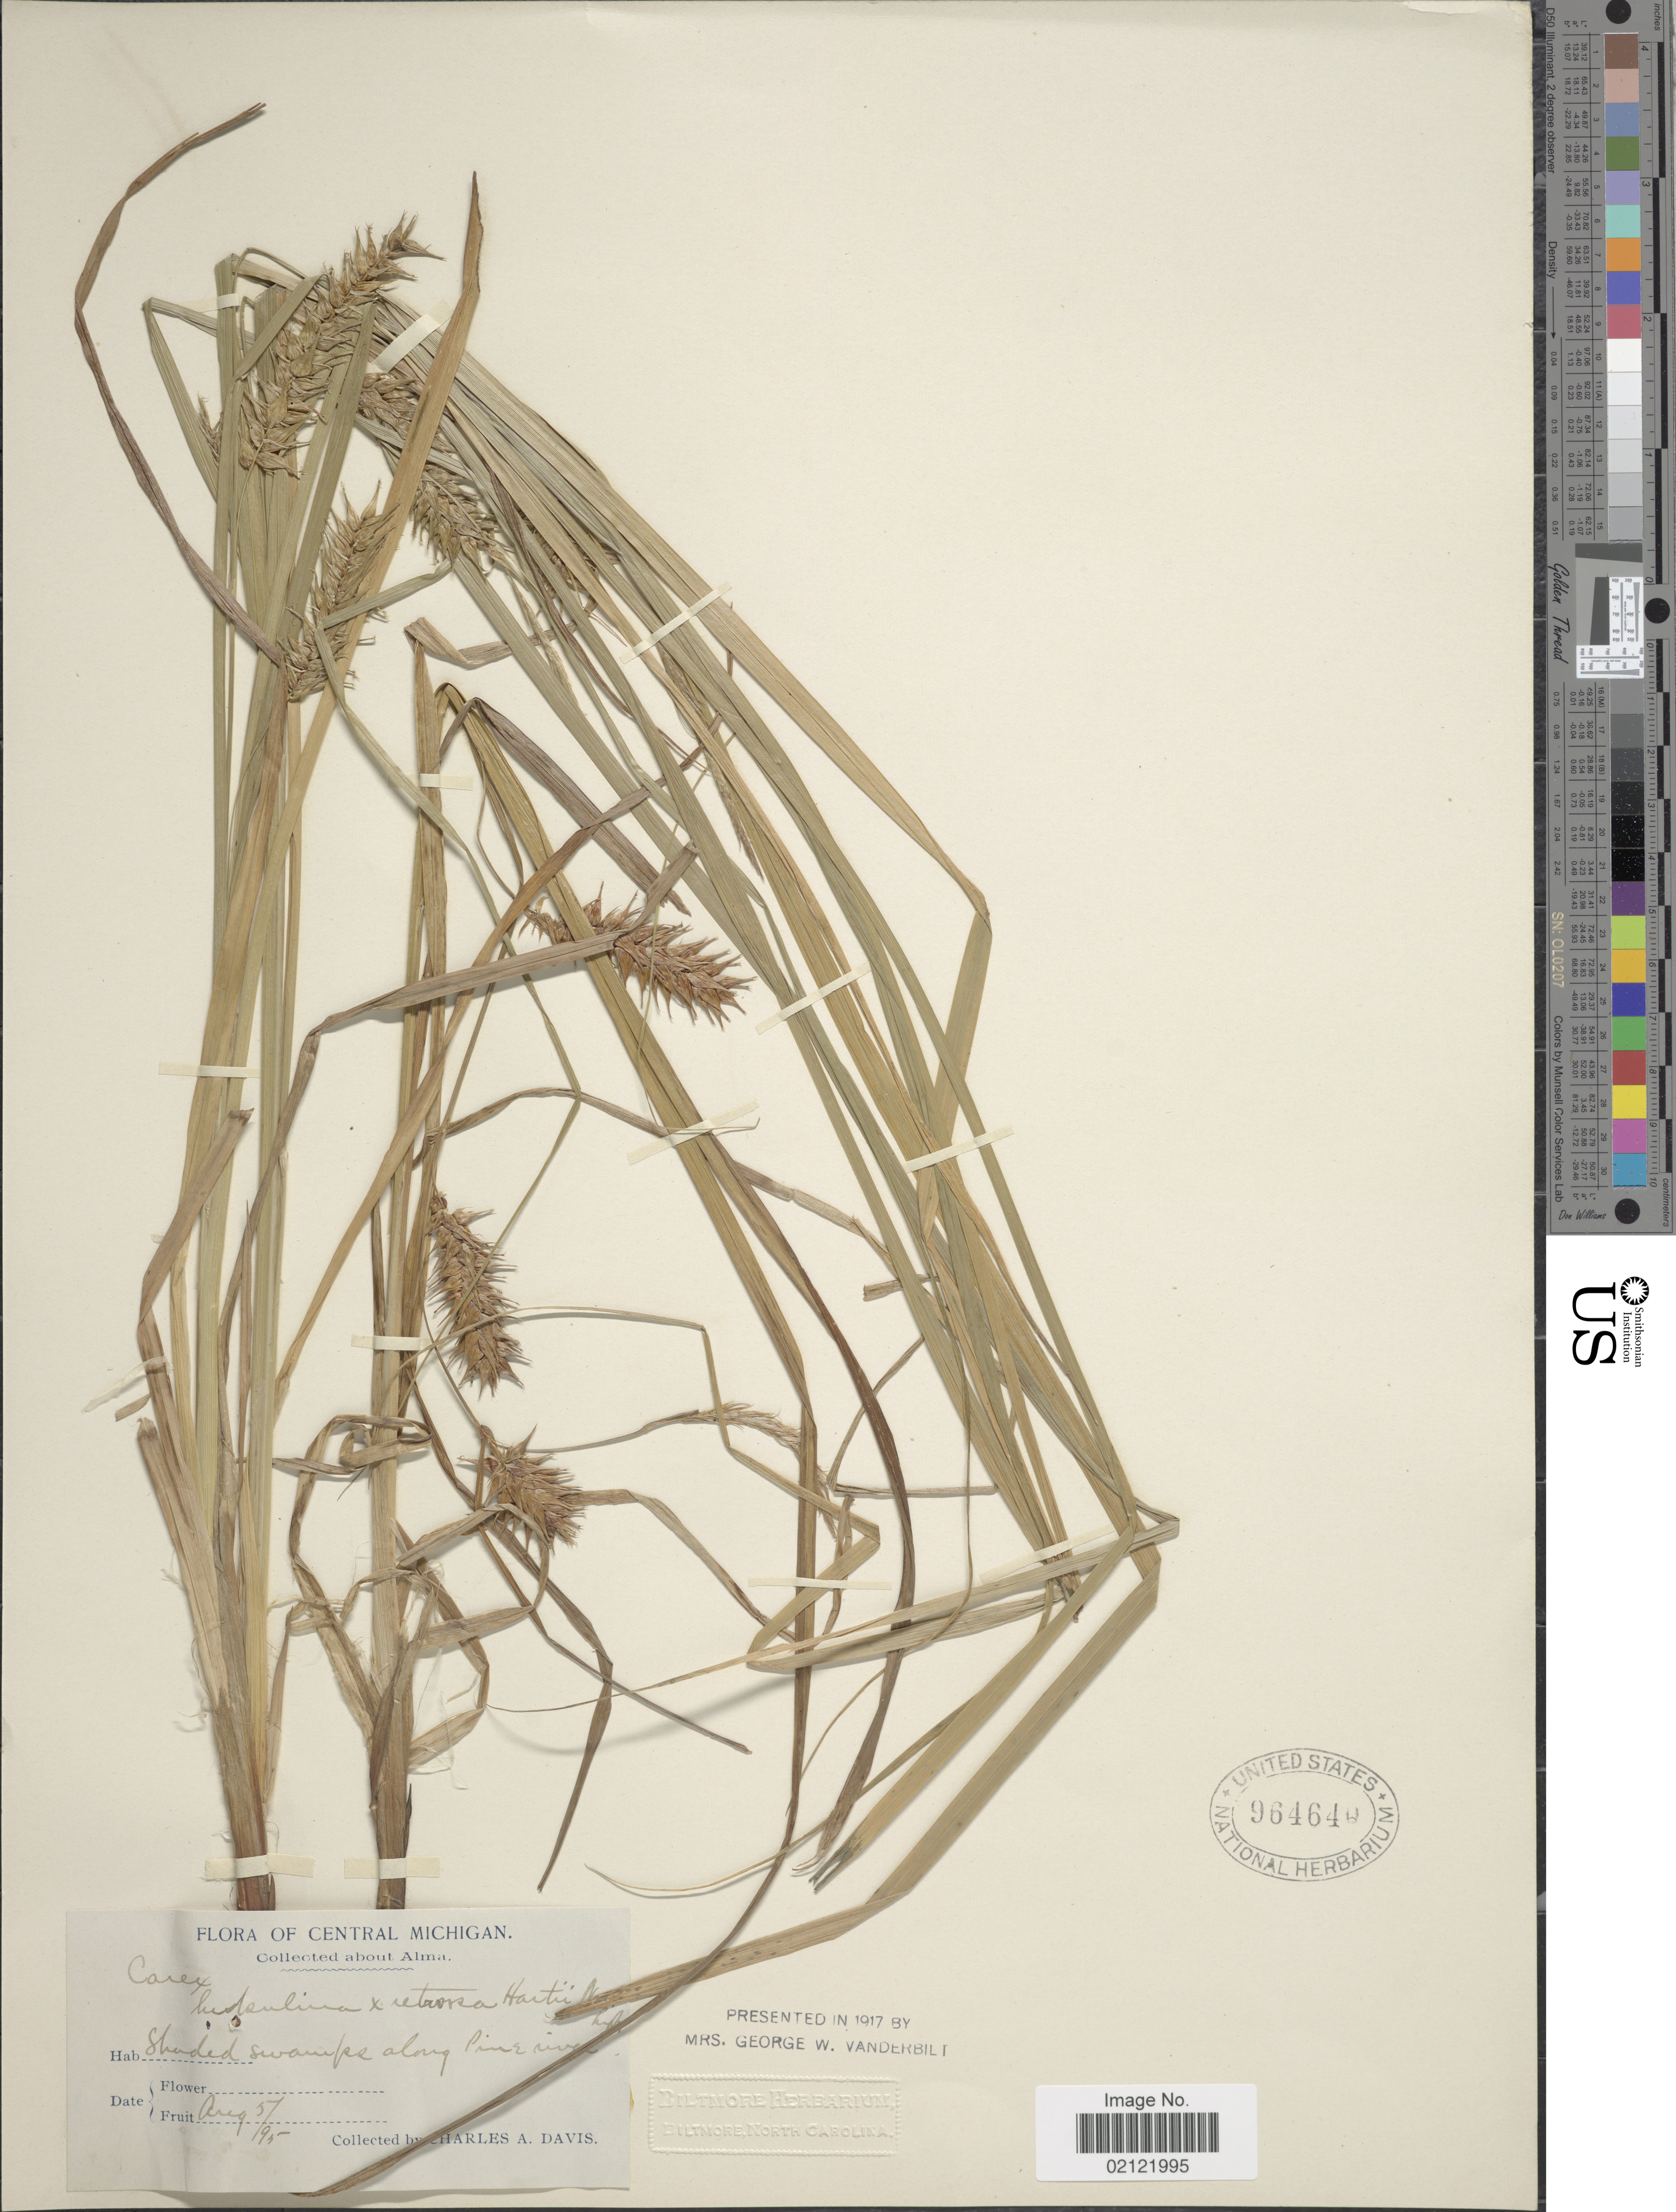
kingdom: Plantae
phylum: Tracheophyta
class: Liliopsida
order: Poales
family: Cyperaceae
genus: Carex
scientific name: Carex lupulina x C. retrorsa Schwein.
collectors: C. Davis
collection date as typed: Transcribed d/m/y: 5/8/95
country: United States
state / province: Michigan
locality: Central Michigan. Collected about Alma. Shaded swamps along Pine river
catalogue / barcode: US 964640